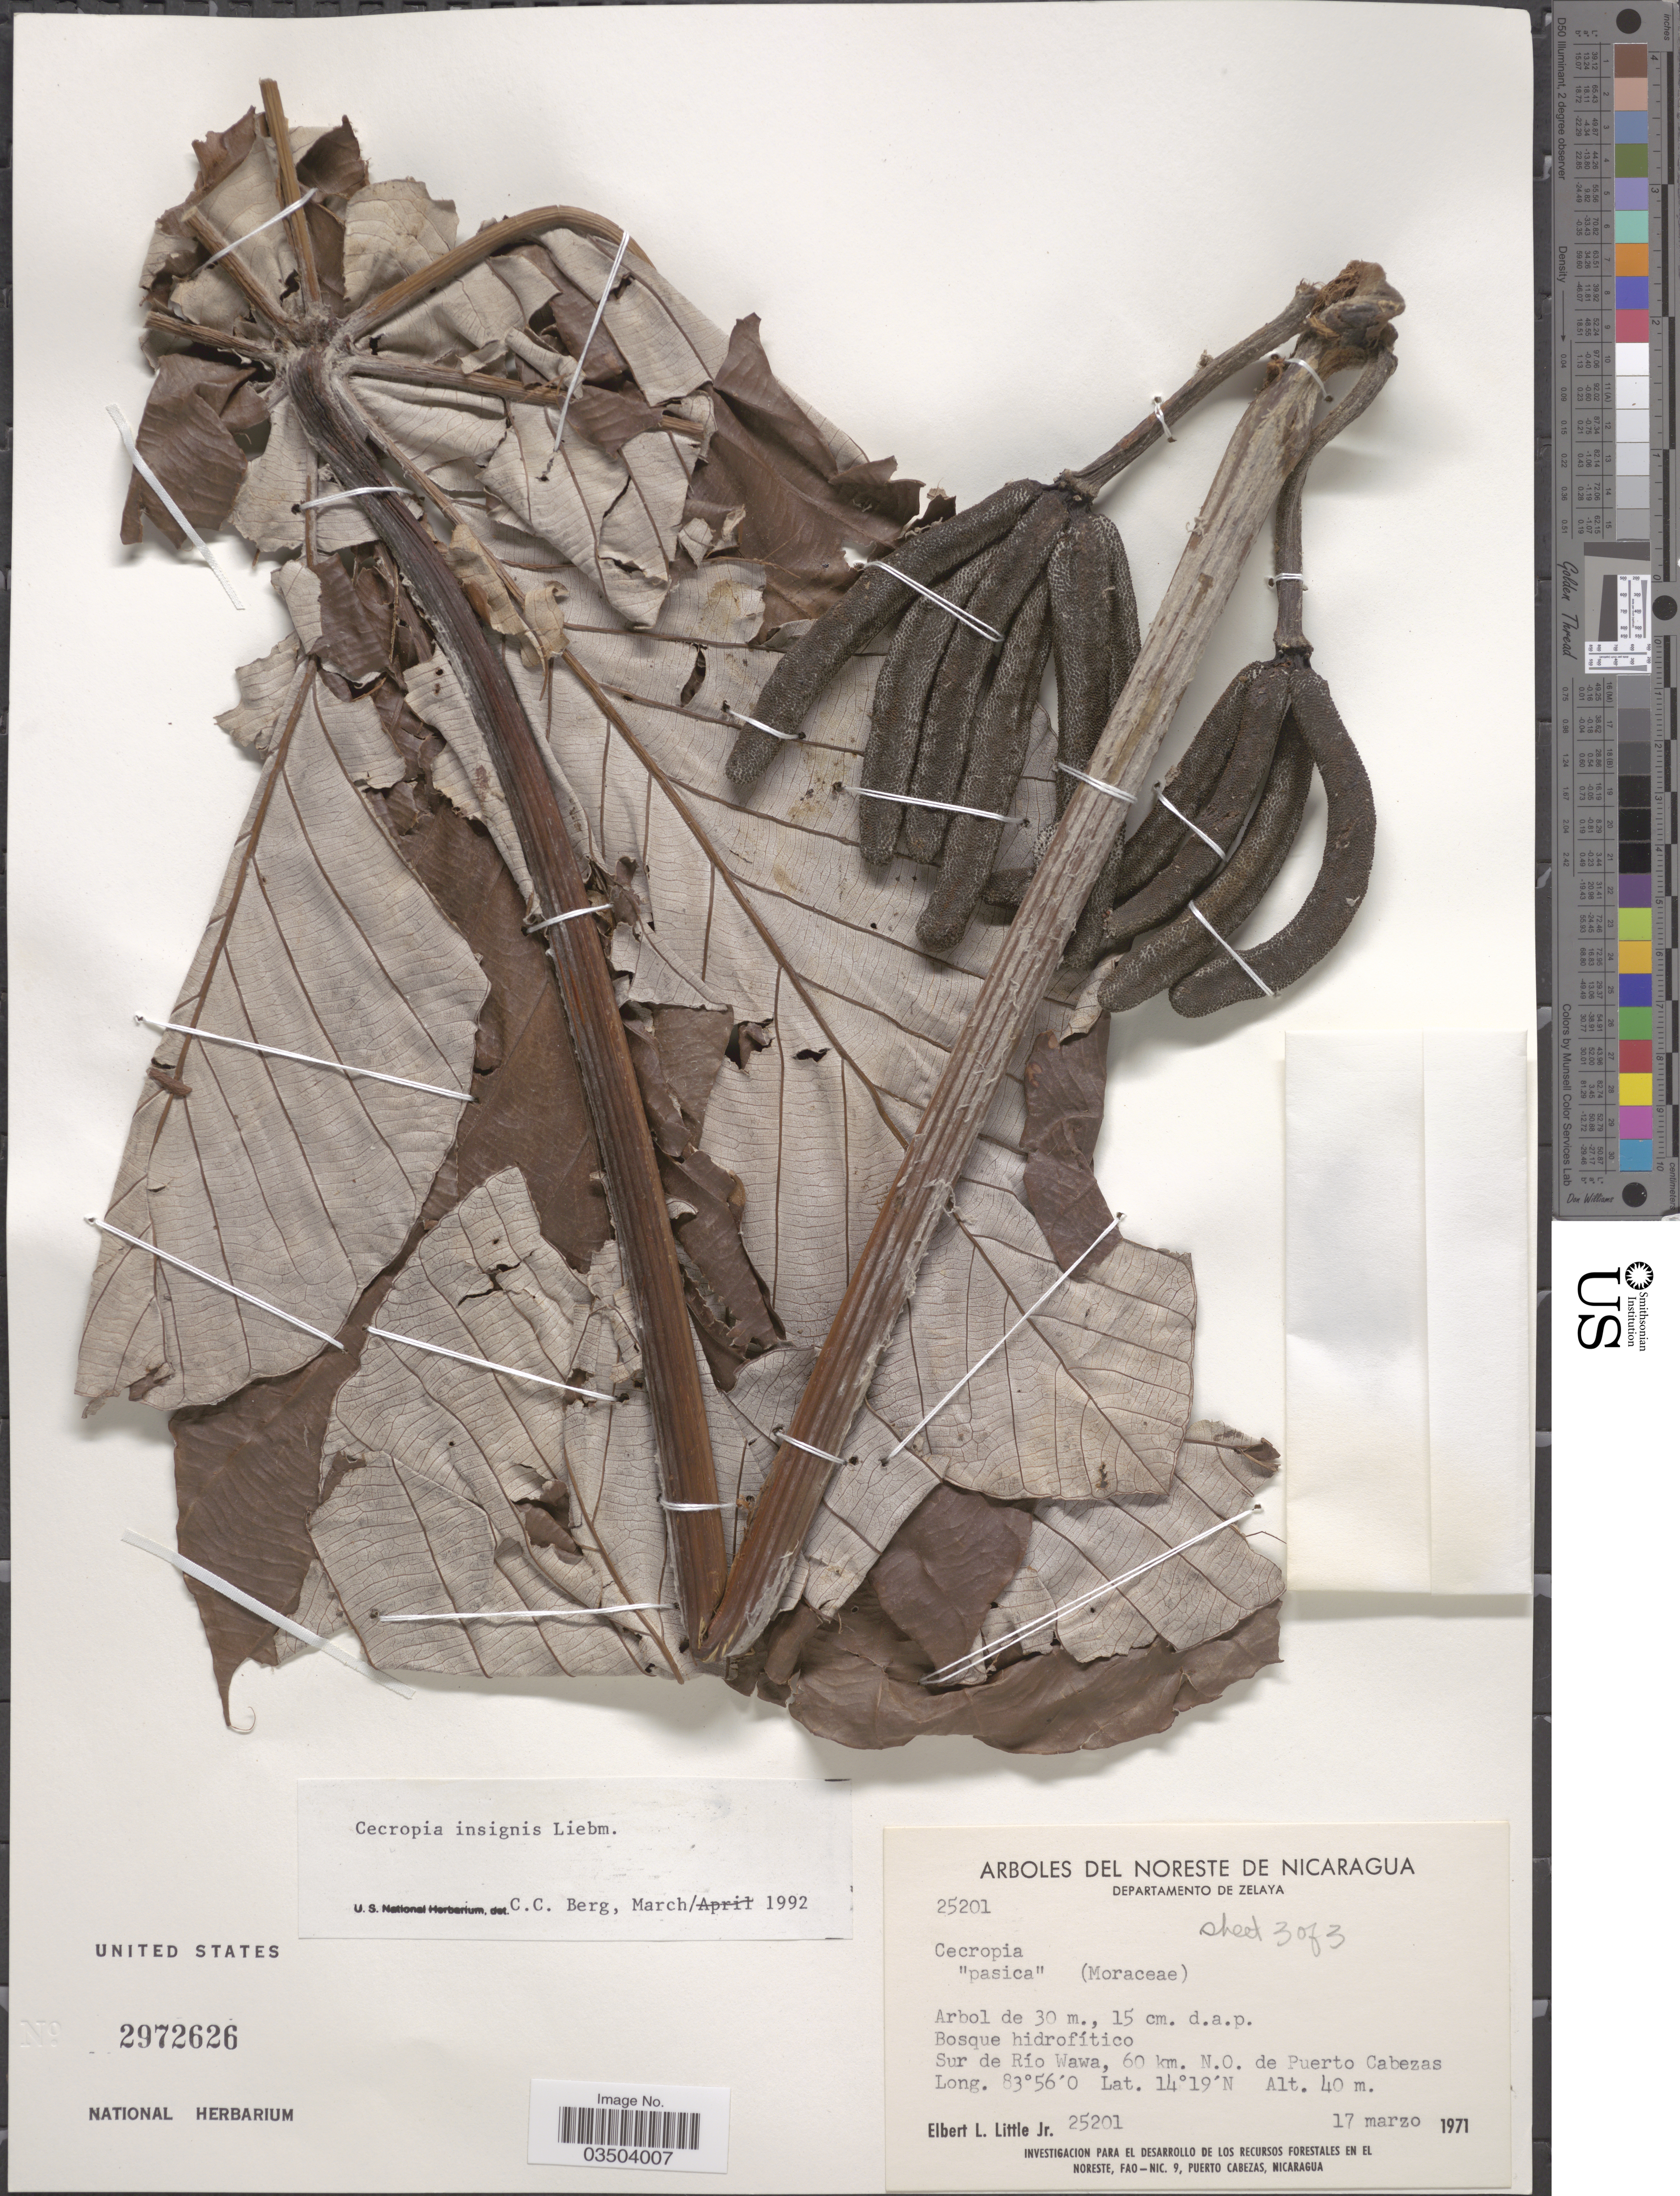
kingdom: Plantae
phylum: Tracheophyta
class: Magnoliopsida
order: Rosales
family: Urticaceae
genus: Cecropia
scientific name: Cecropia insignis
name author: Liebm.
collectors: E. L. Little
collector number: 25201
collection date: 1971-03-17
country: Nicaragua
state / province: Atlántico Norte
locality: Noreste de Nicaragua. Departamento de Zelaya. Sur de Río Wawa, 60 km. N.O. de Puerto Cabezas.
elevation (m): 40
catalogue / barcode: US 2972626